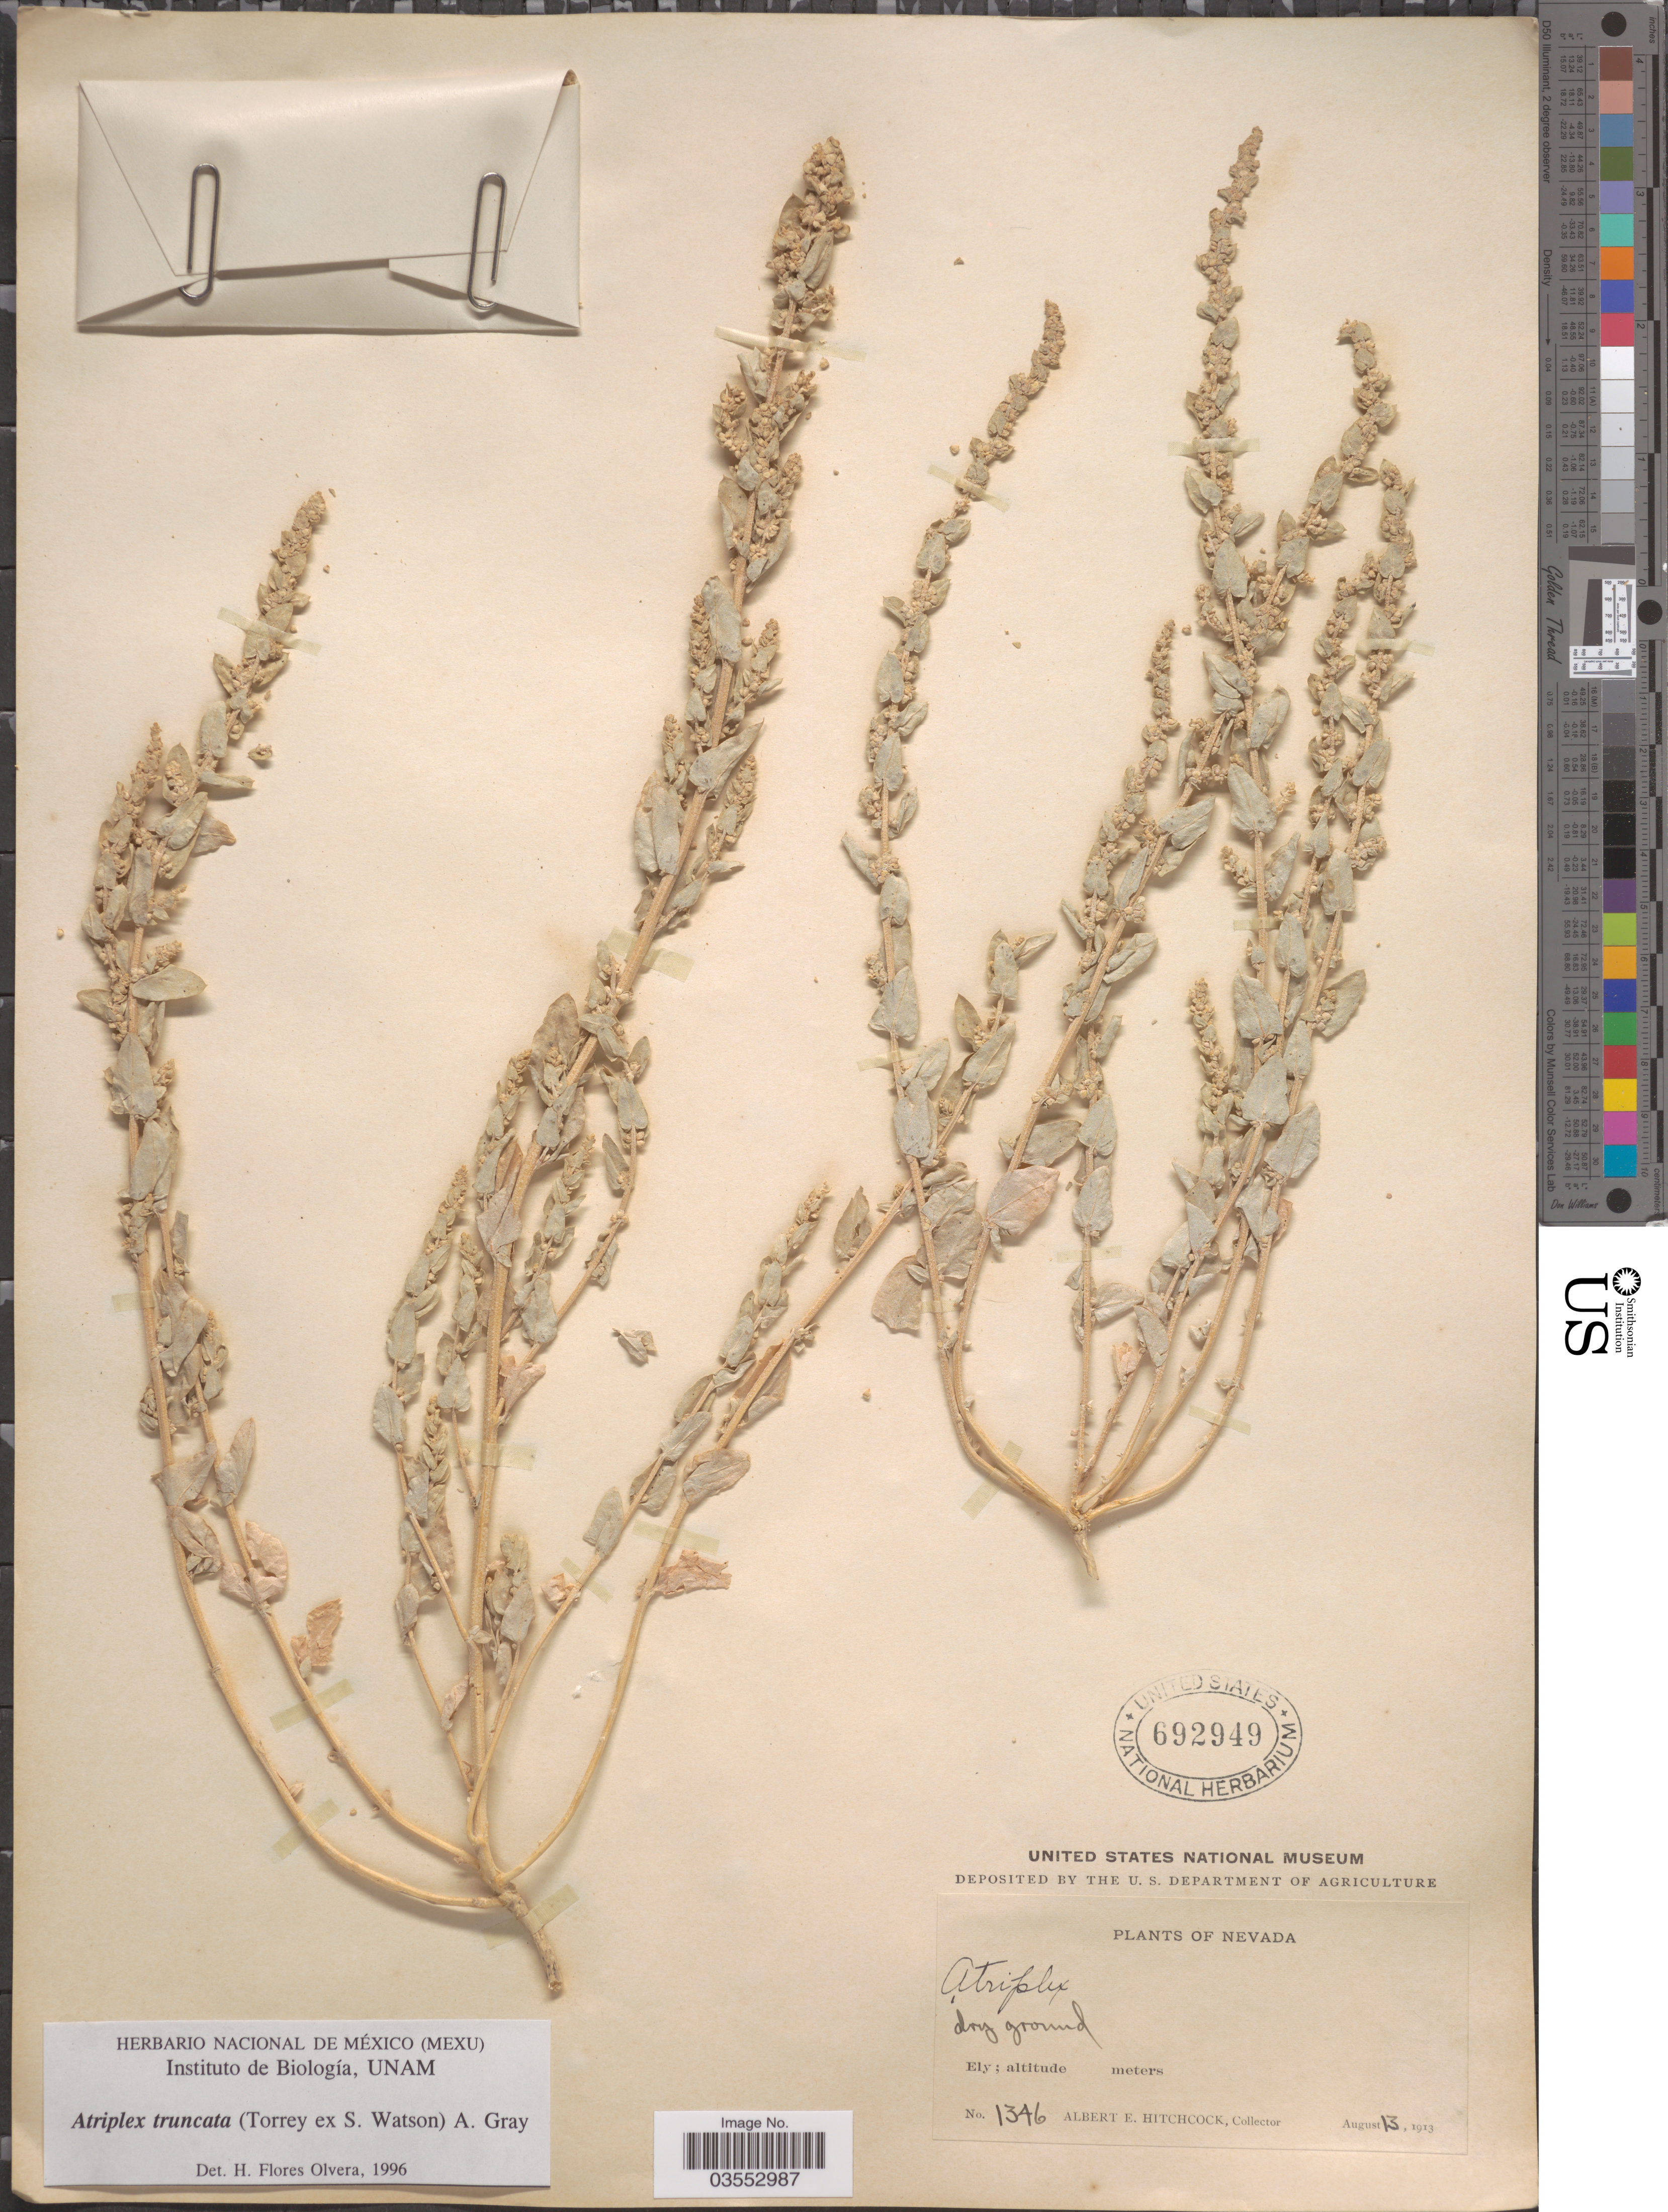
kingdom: Plantae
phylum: Tracheophyta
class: Magnoliopsida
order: Caryophyllales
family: Amaranthaceae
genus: Atriplex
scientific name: Atriplex truncata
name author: (Torr. ex S. Watson) A. Gray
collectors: A. Hitchcock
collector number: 1346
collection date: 1913-08-13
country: United States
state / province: Nevada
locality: Ely.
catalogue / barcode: US 692949